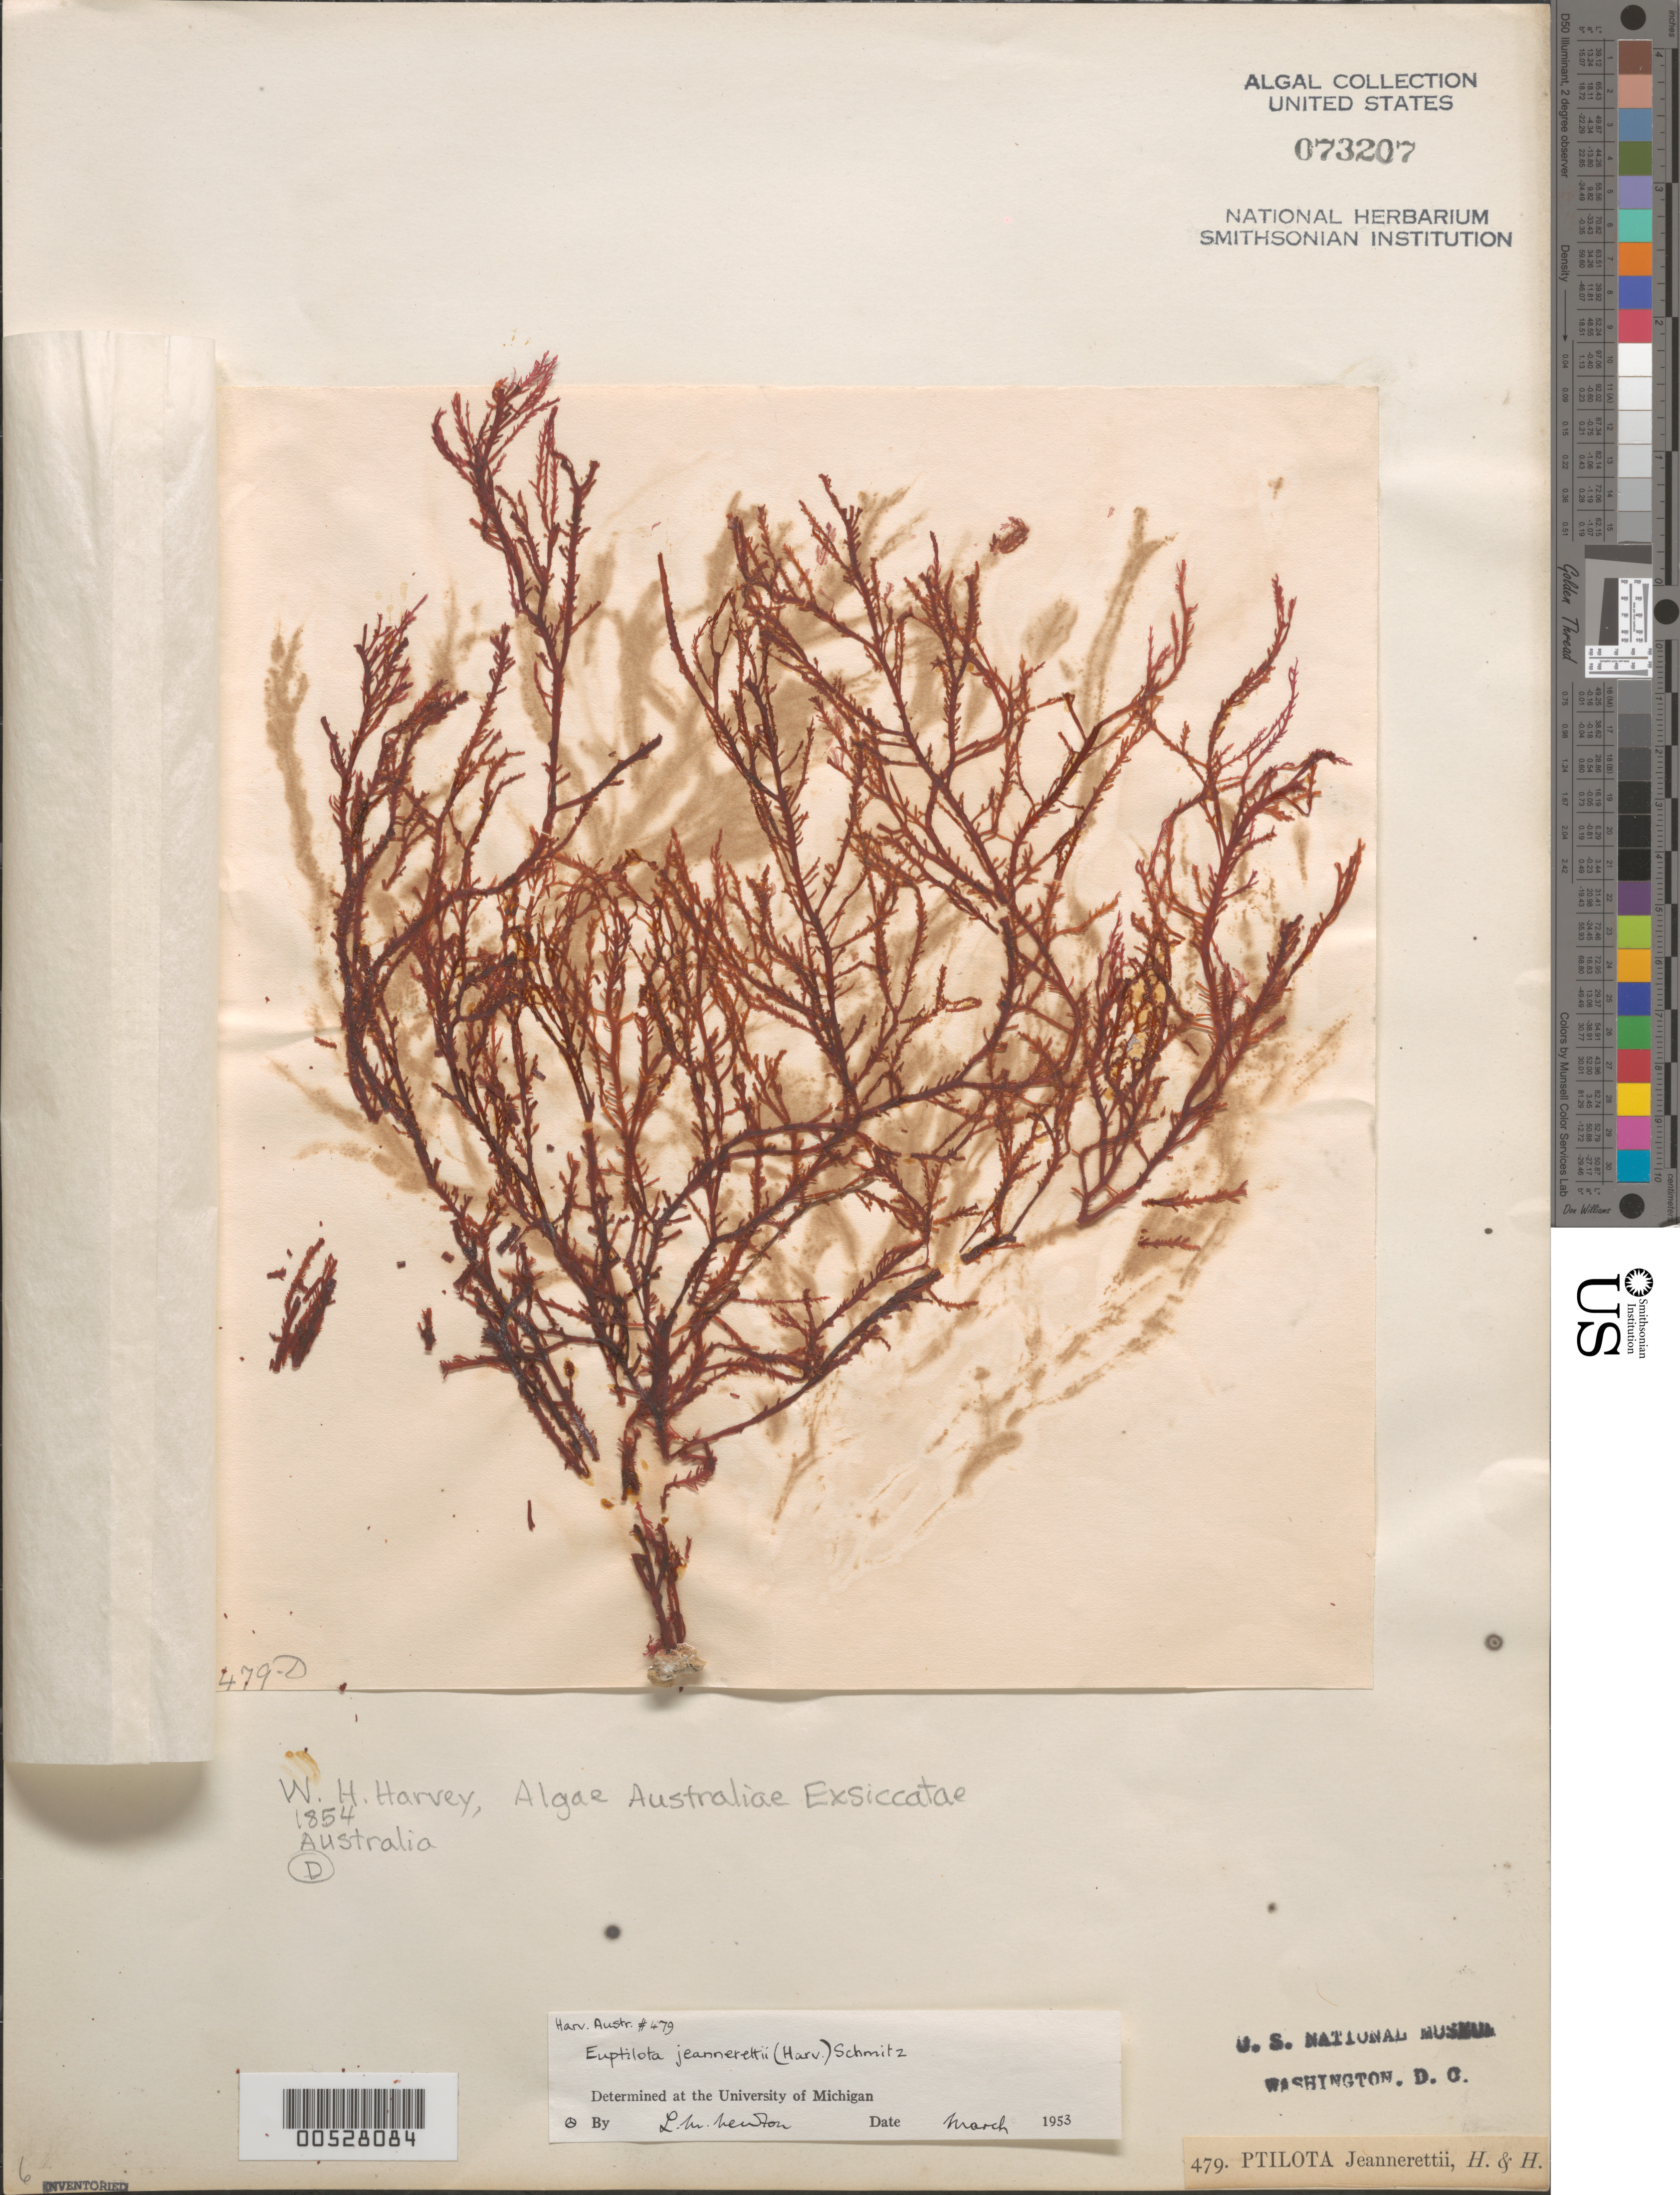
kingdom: Plantae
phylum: Rhodophyta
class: Florideophyceae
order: Ceramiales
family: Callithamniaceae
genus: Diapse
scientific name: Diapse ptilota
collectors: W. Harvey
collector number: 479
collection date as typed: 1854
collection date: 1854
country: Australia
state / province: Western Australia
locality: Princess Royal Harbor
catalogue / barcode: US 73207